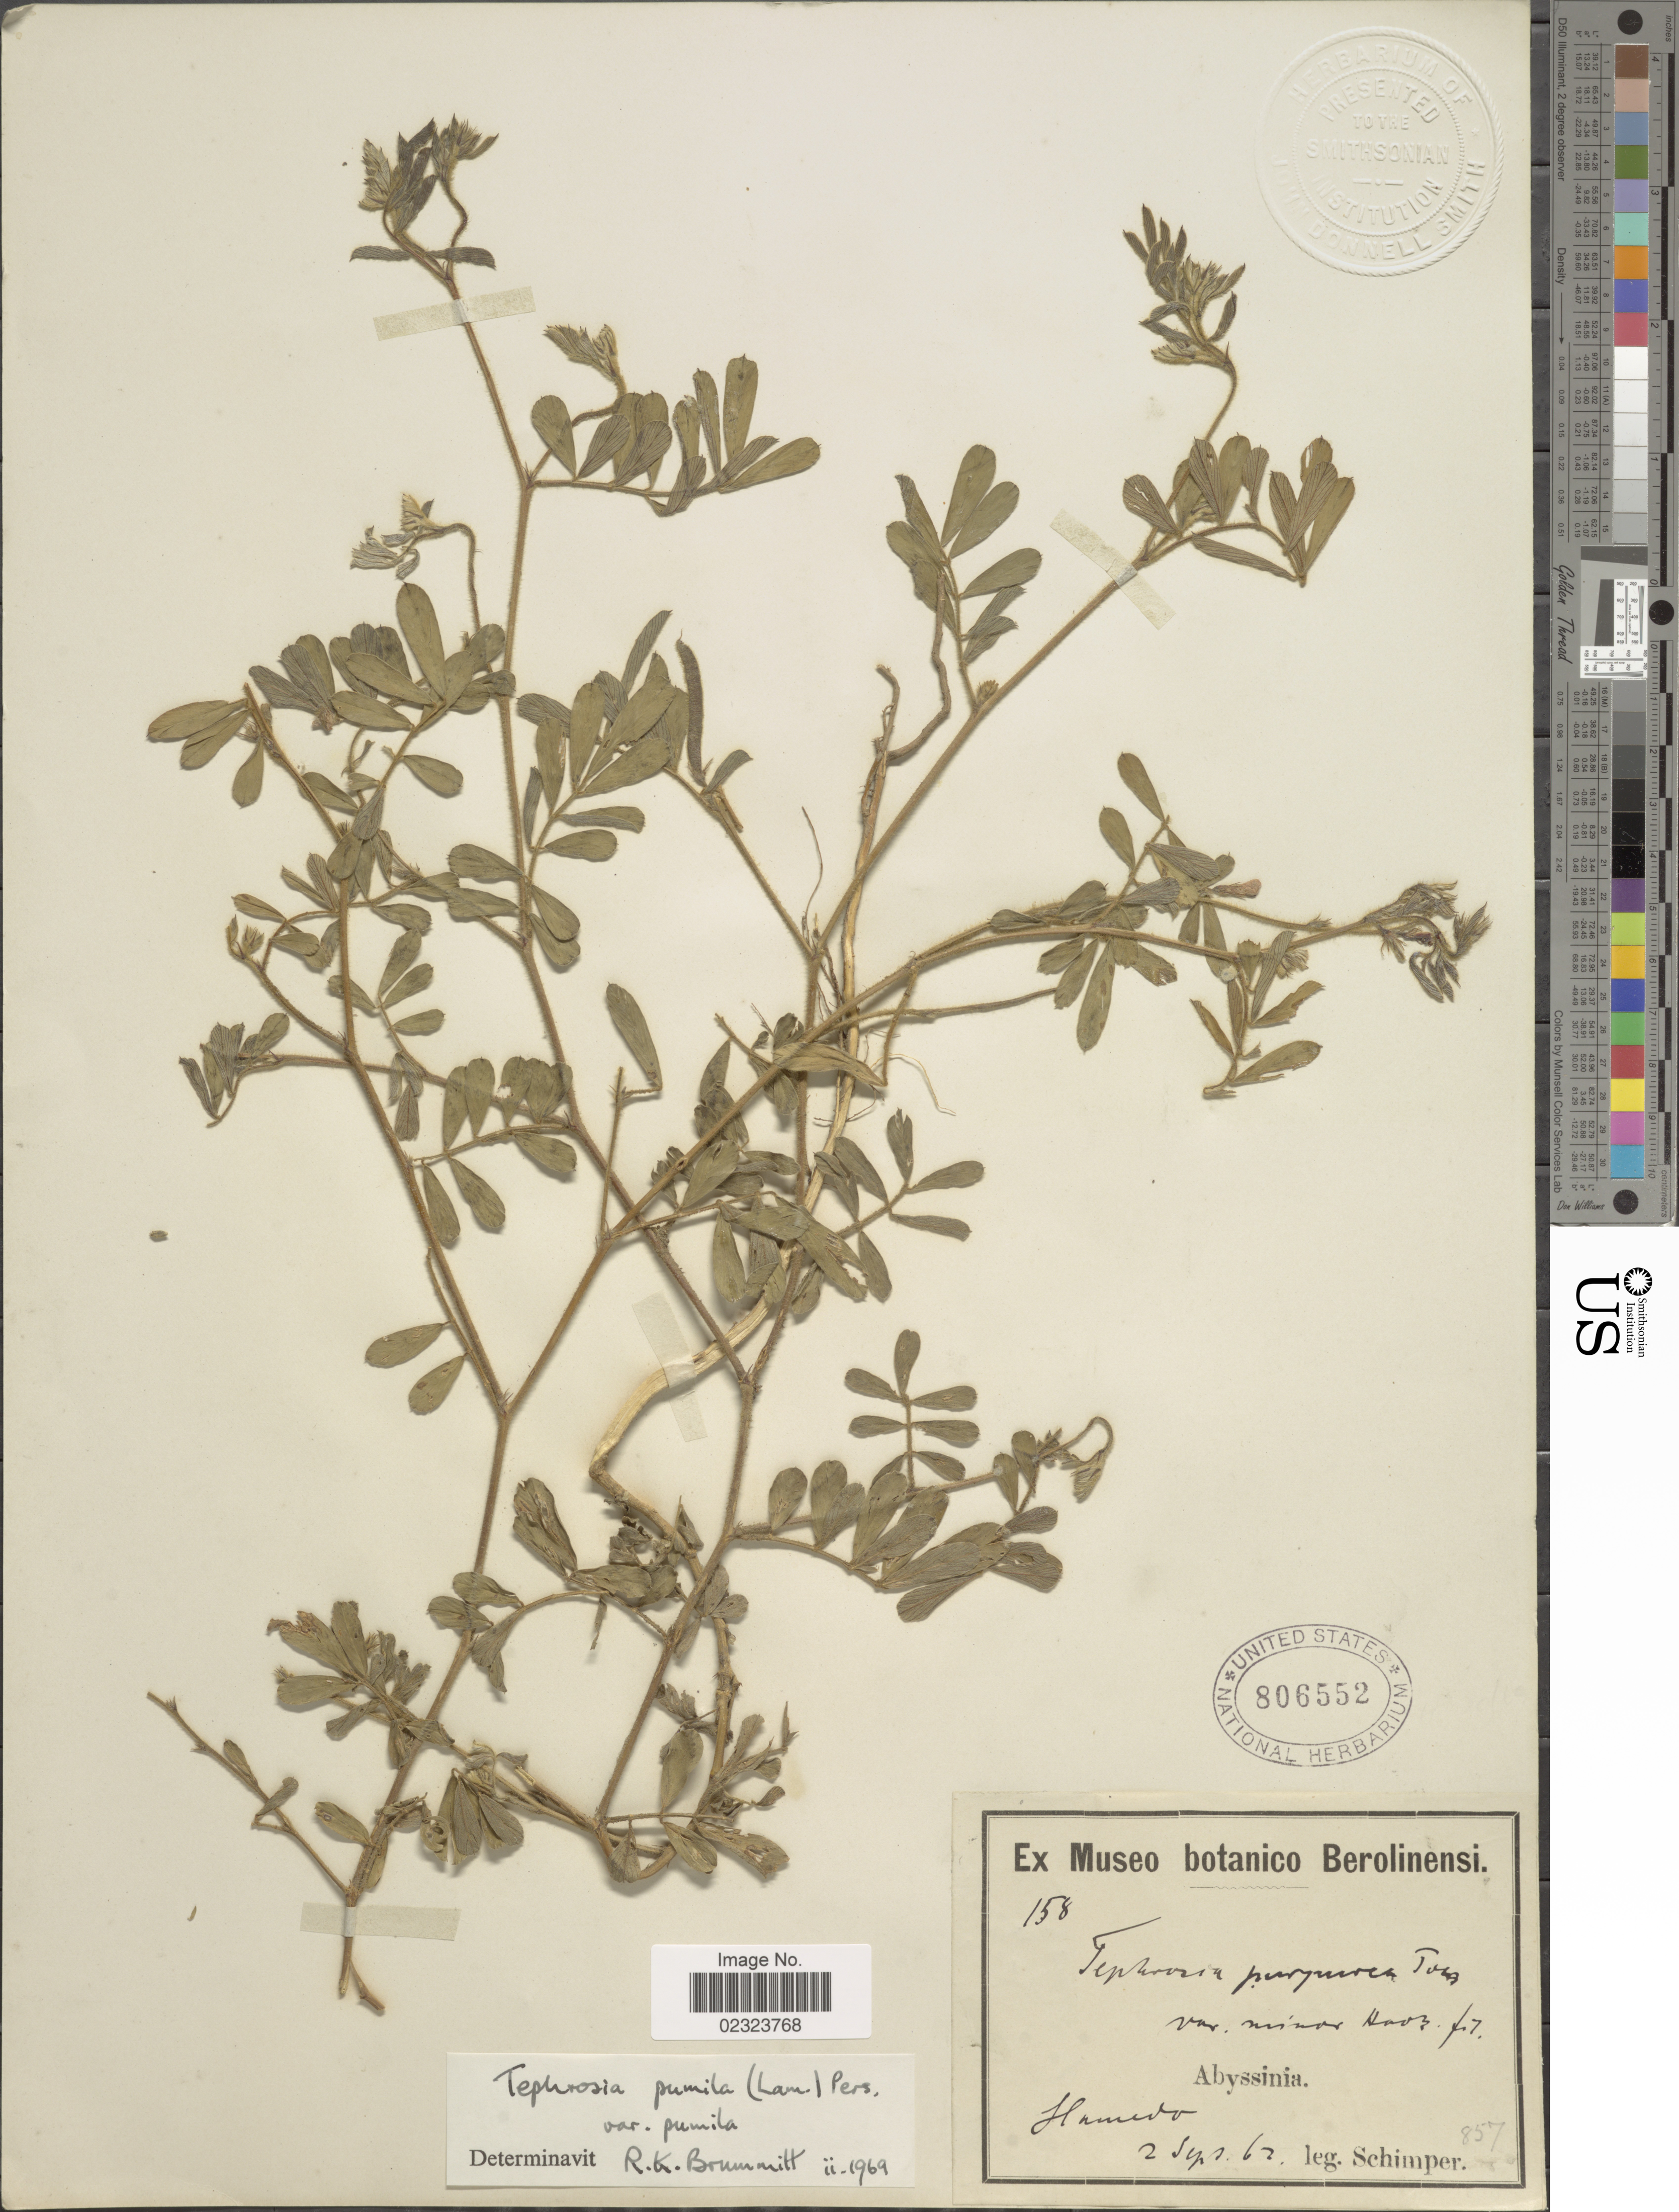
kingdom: Plantae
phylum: Tracheophyta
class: Magnoliopsida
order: Fabales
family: Fabaceae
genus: Tephrosia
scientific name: Tephrosia pumila var. pumila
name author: (Lam.) Pers.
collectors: -. Schimper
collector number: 158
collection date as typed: Transcribed d/m/y: 2/9/62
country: Eritrea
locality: Abyssinia, Hamedo [interpreted].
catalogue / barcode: US 806552